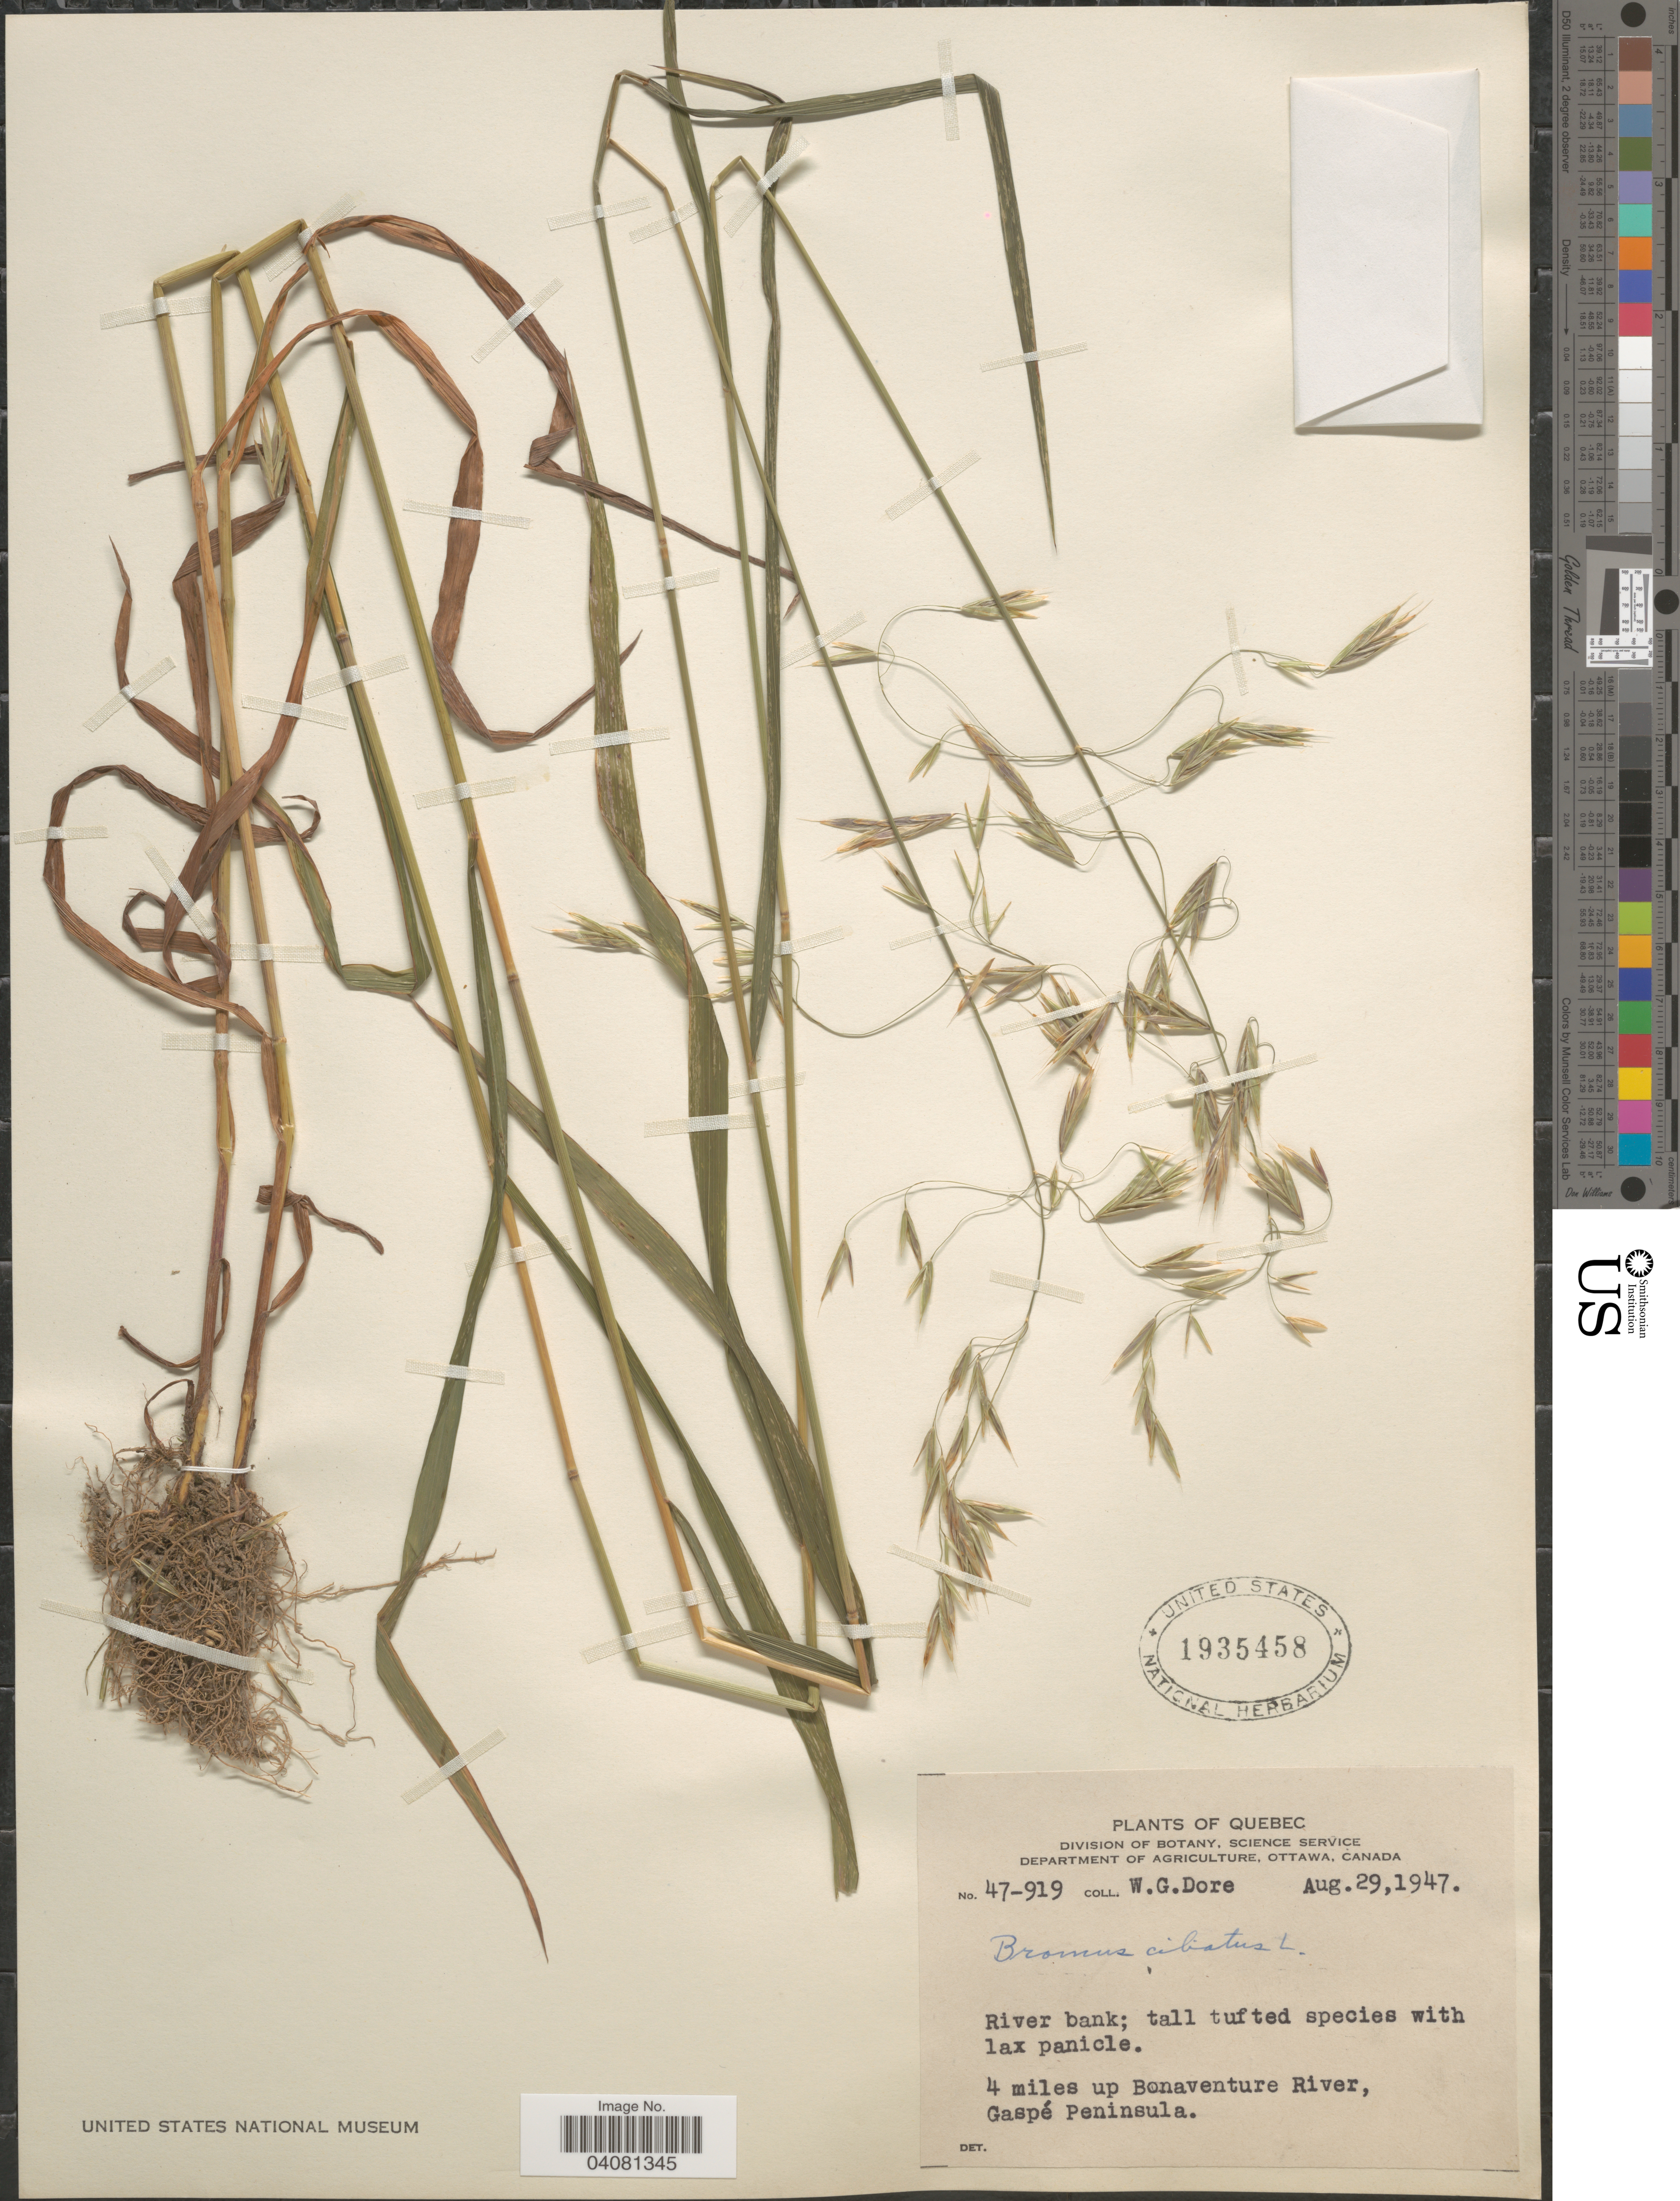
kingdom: Plantae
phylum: Tracheophyta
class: Liliopsida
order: Poales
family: Poaceae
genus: Bromus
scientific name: Bromus ciliatus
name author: L.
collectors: W. Dore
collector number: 47-919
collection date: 1947-08-29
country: Canada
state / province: Quebec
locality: River bank. 4 miles up Bonaventure River, Gaspé Peninsula.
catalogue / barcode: US 1935458